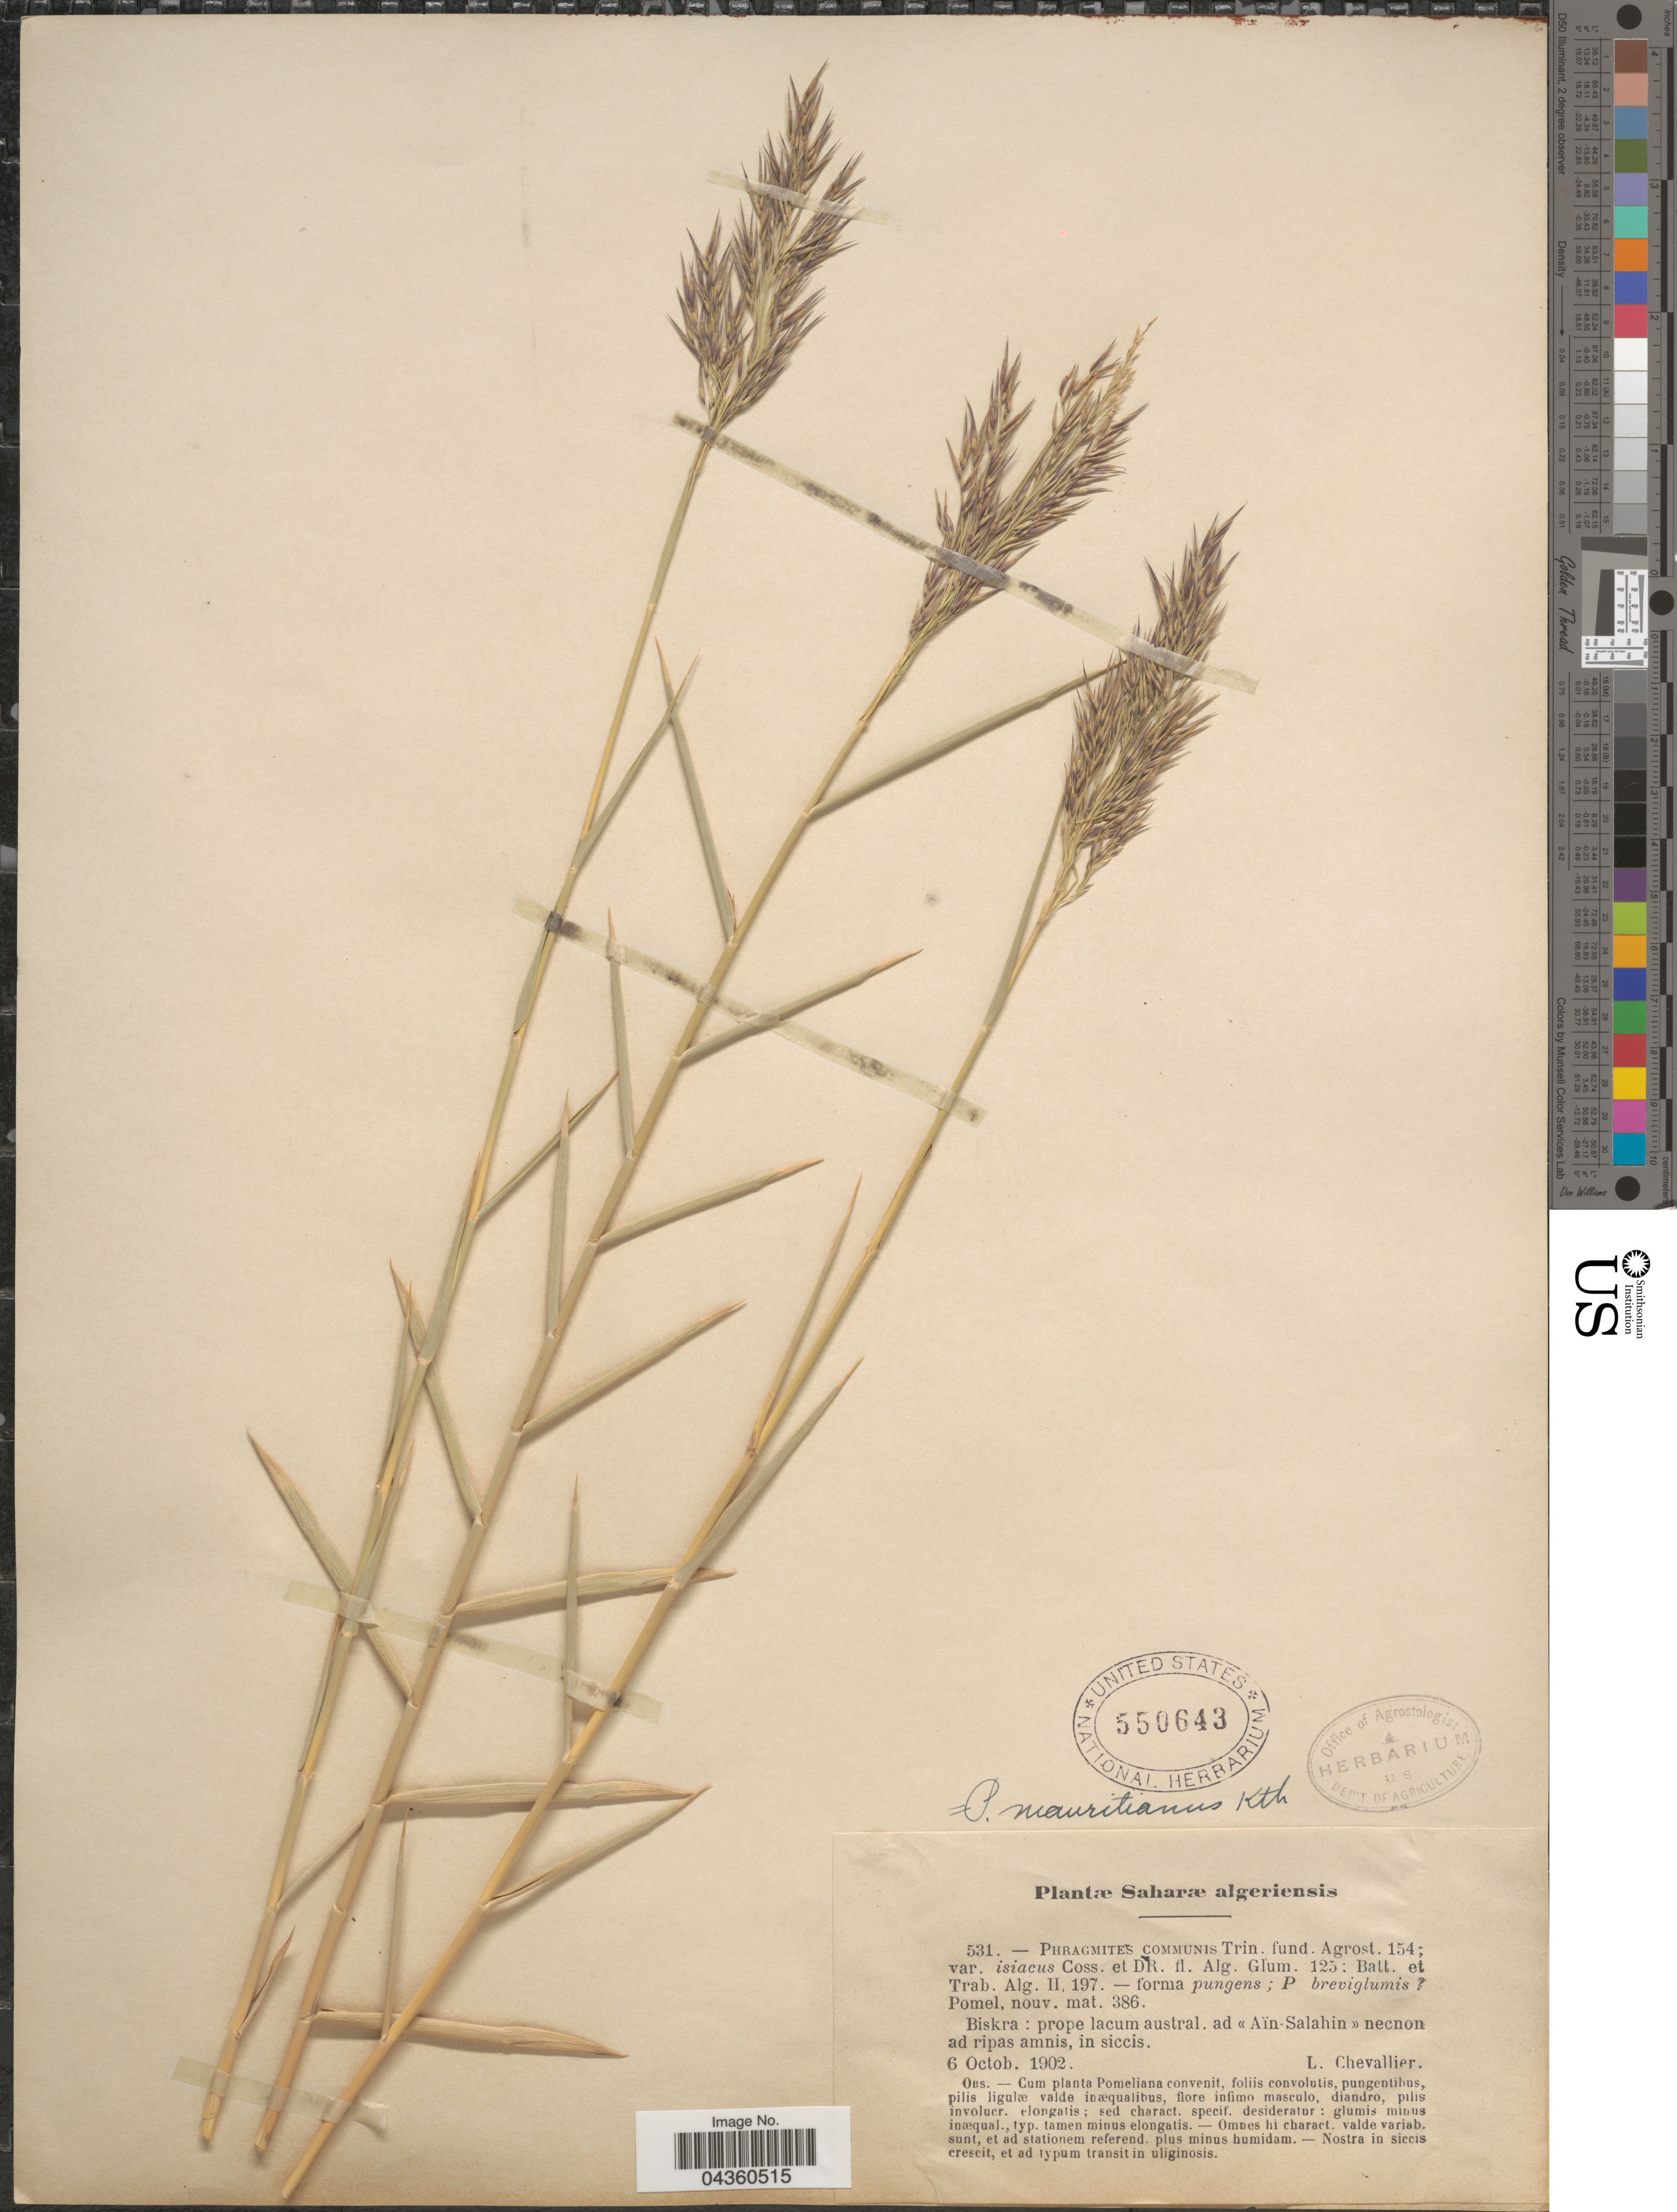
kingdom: Plantae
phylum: Tracheophyta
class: Liliopsida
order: Poales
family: Poaceae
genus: Phragmites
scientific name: Phragmites mauritianus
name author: Kunth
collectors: L. Chevallier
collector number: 531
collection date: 1902-10-06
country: Algeria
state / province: Biskra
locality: Saharæ algeriensis. Prope lacum austral. ad « Aïn-Salahin » necnon ad ripas amnis, in siccis.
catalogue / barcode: US 550643